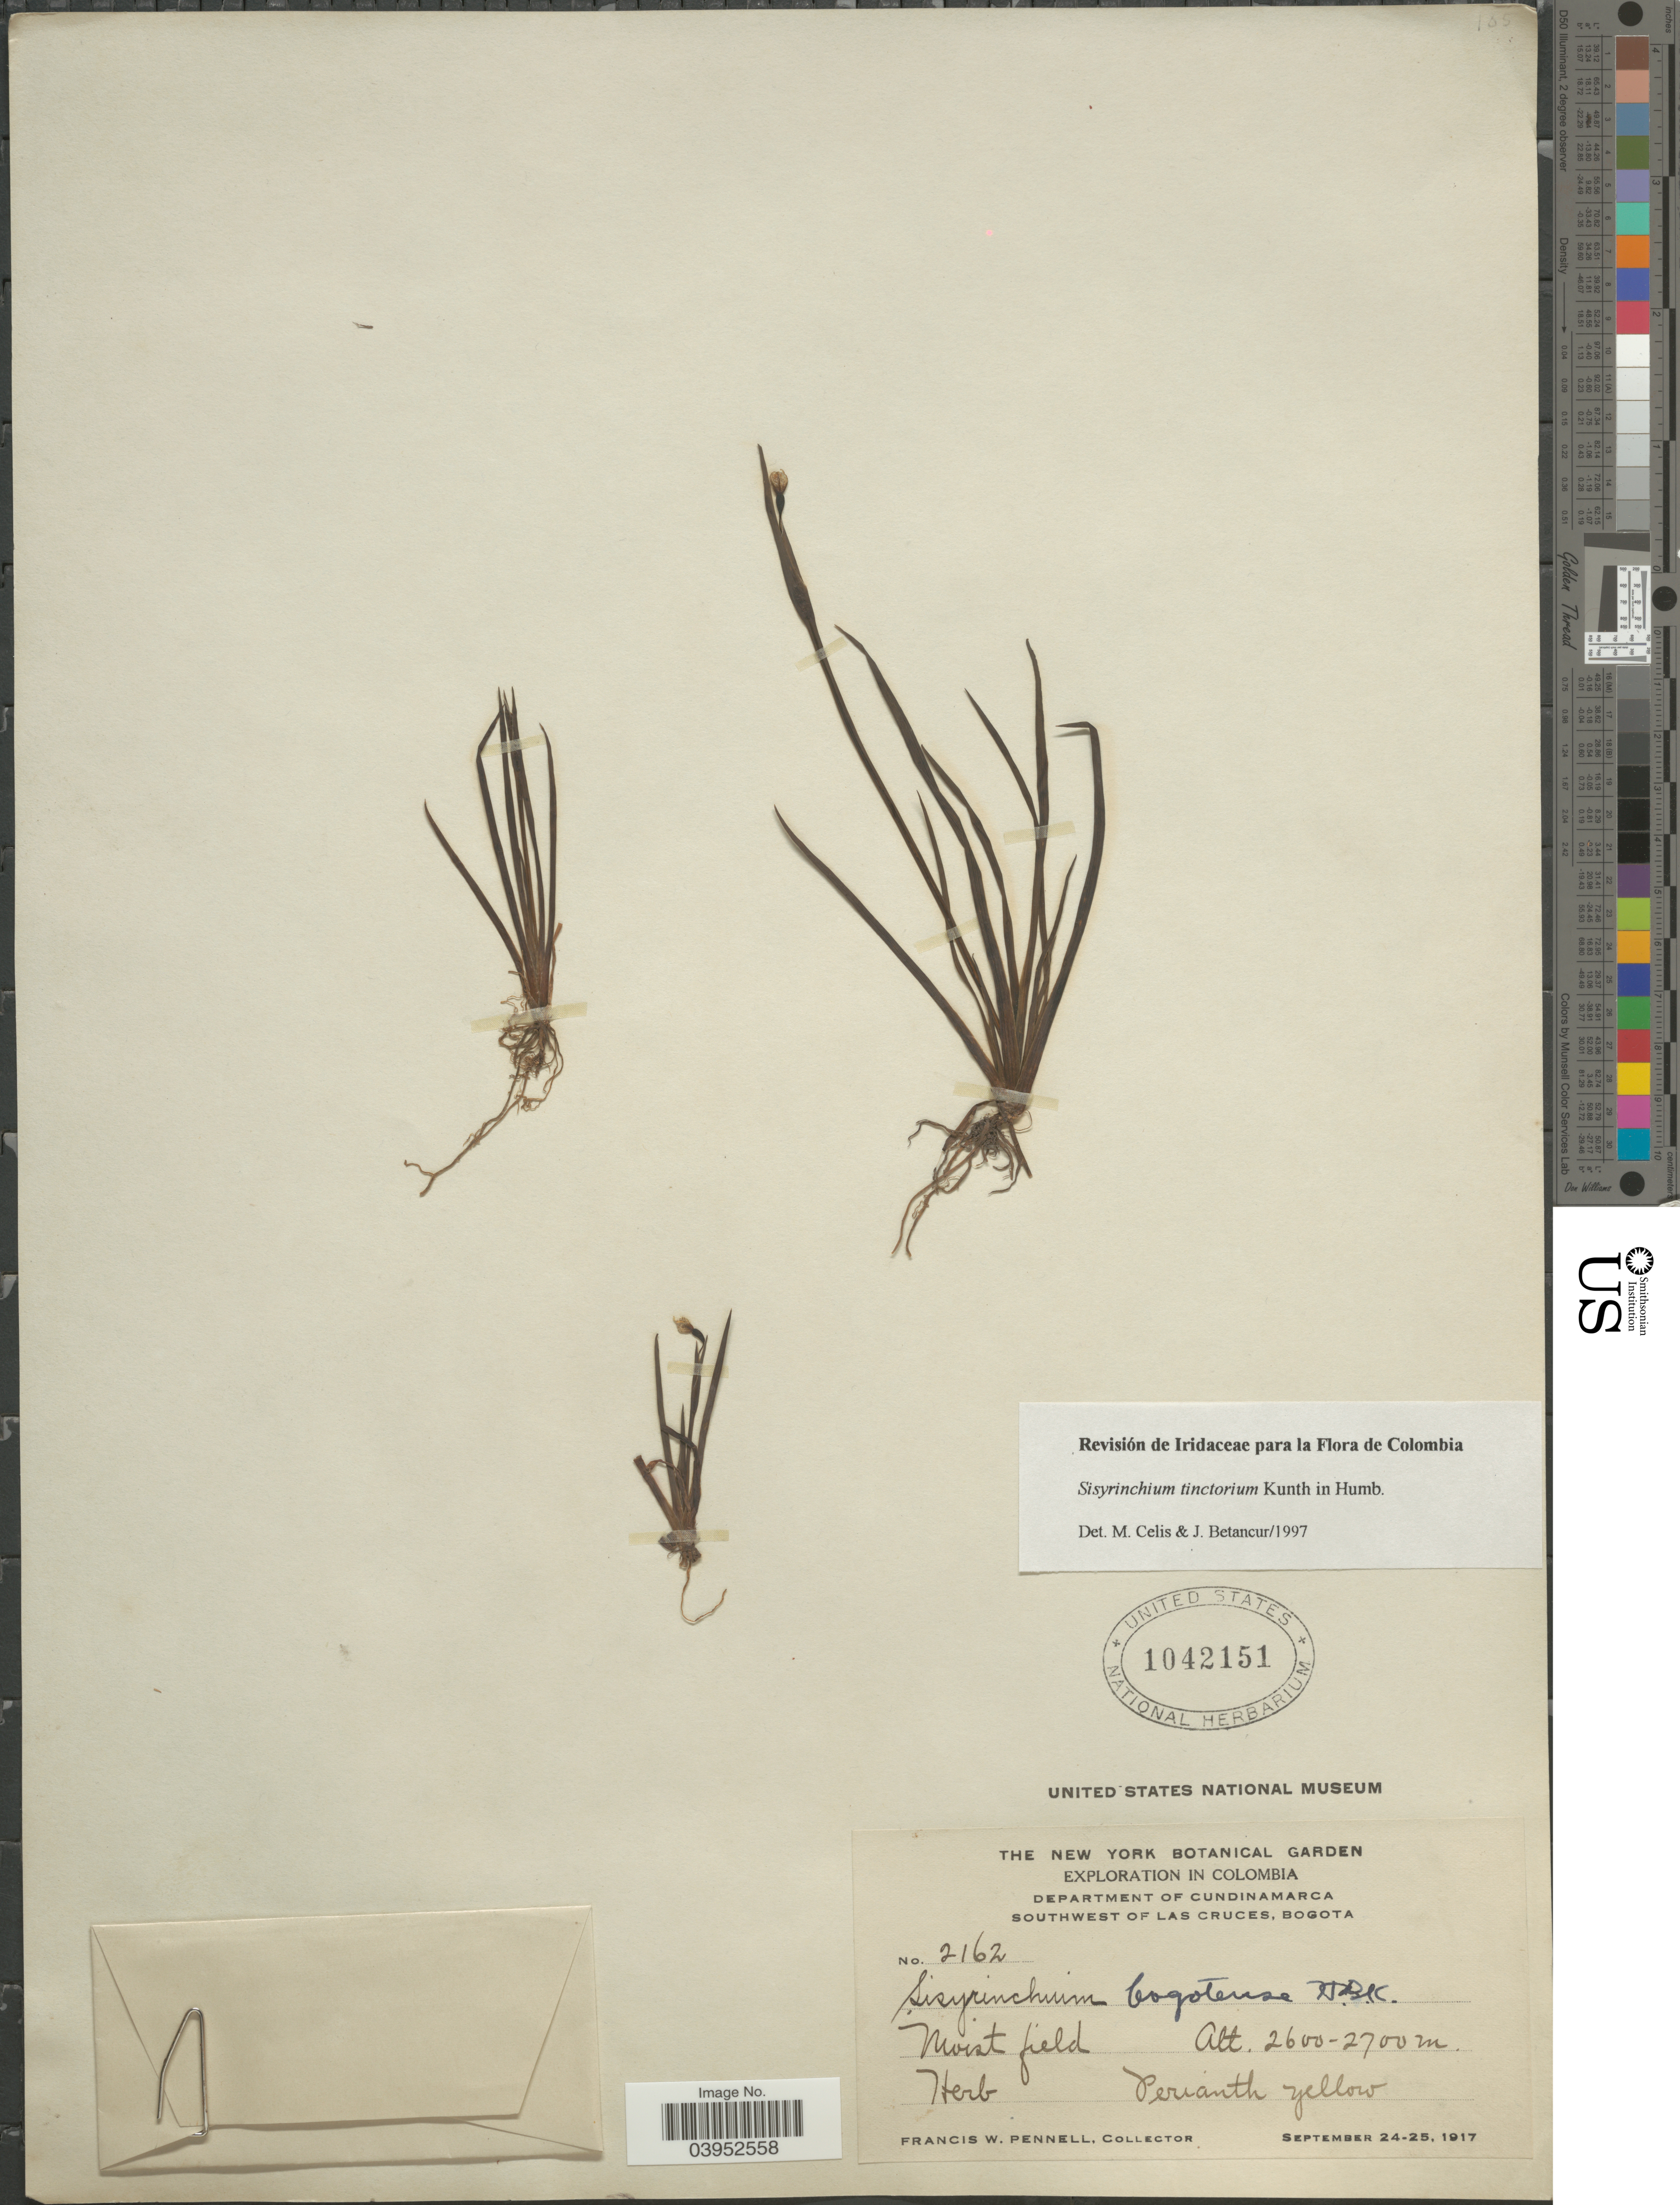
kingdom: Plantae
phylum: Tracheophyta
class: Liliopsida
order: Asparagales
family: Iridaceae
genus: Sisyrinchium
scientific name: Sisyrinchium tinctorium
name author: Kunth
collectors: F. W. Pennell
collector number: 2162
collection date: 1917-09-24/1917-09-25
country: Colombia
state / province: Cundinamarca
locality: Department of Cundinamarca. Southwest of Las Cruces, Bogota. Moist field.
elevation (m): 2600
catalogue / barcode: US 1042151